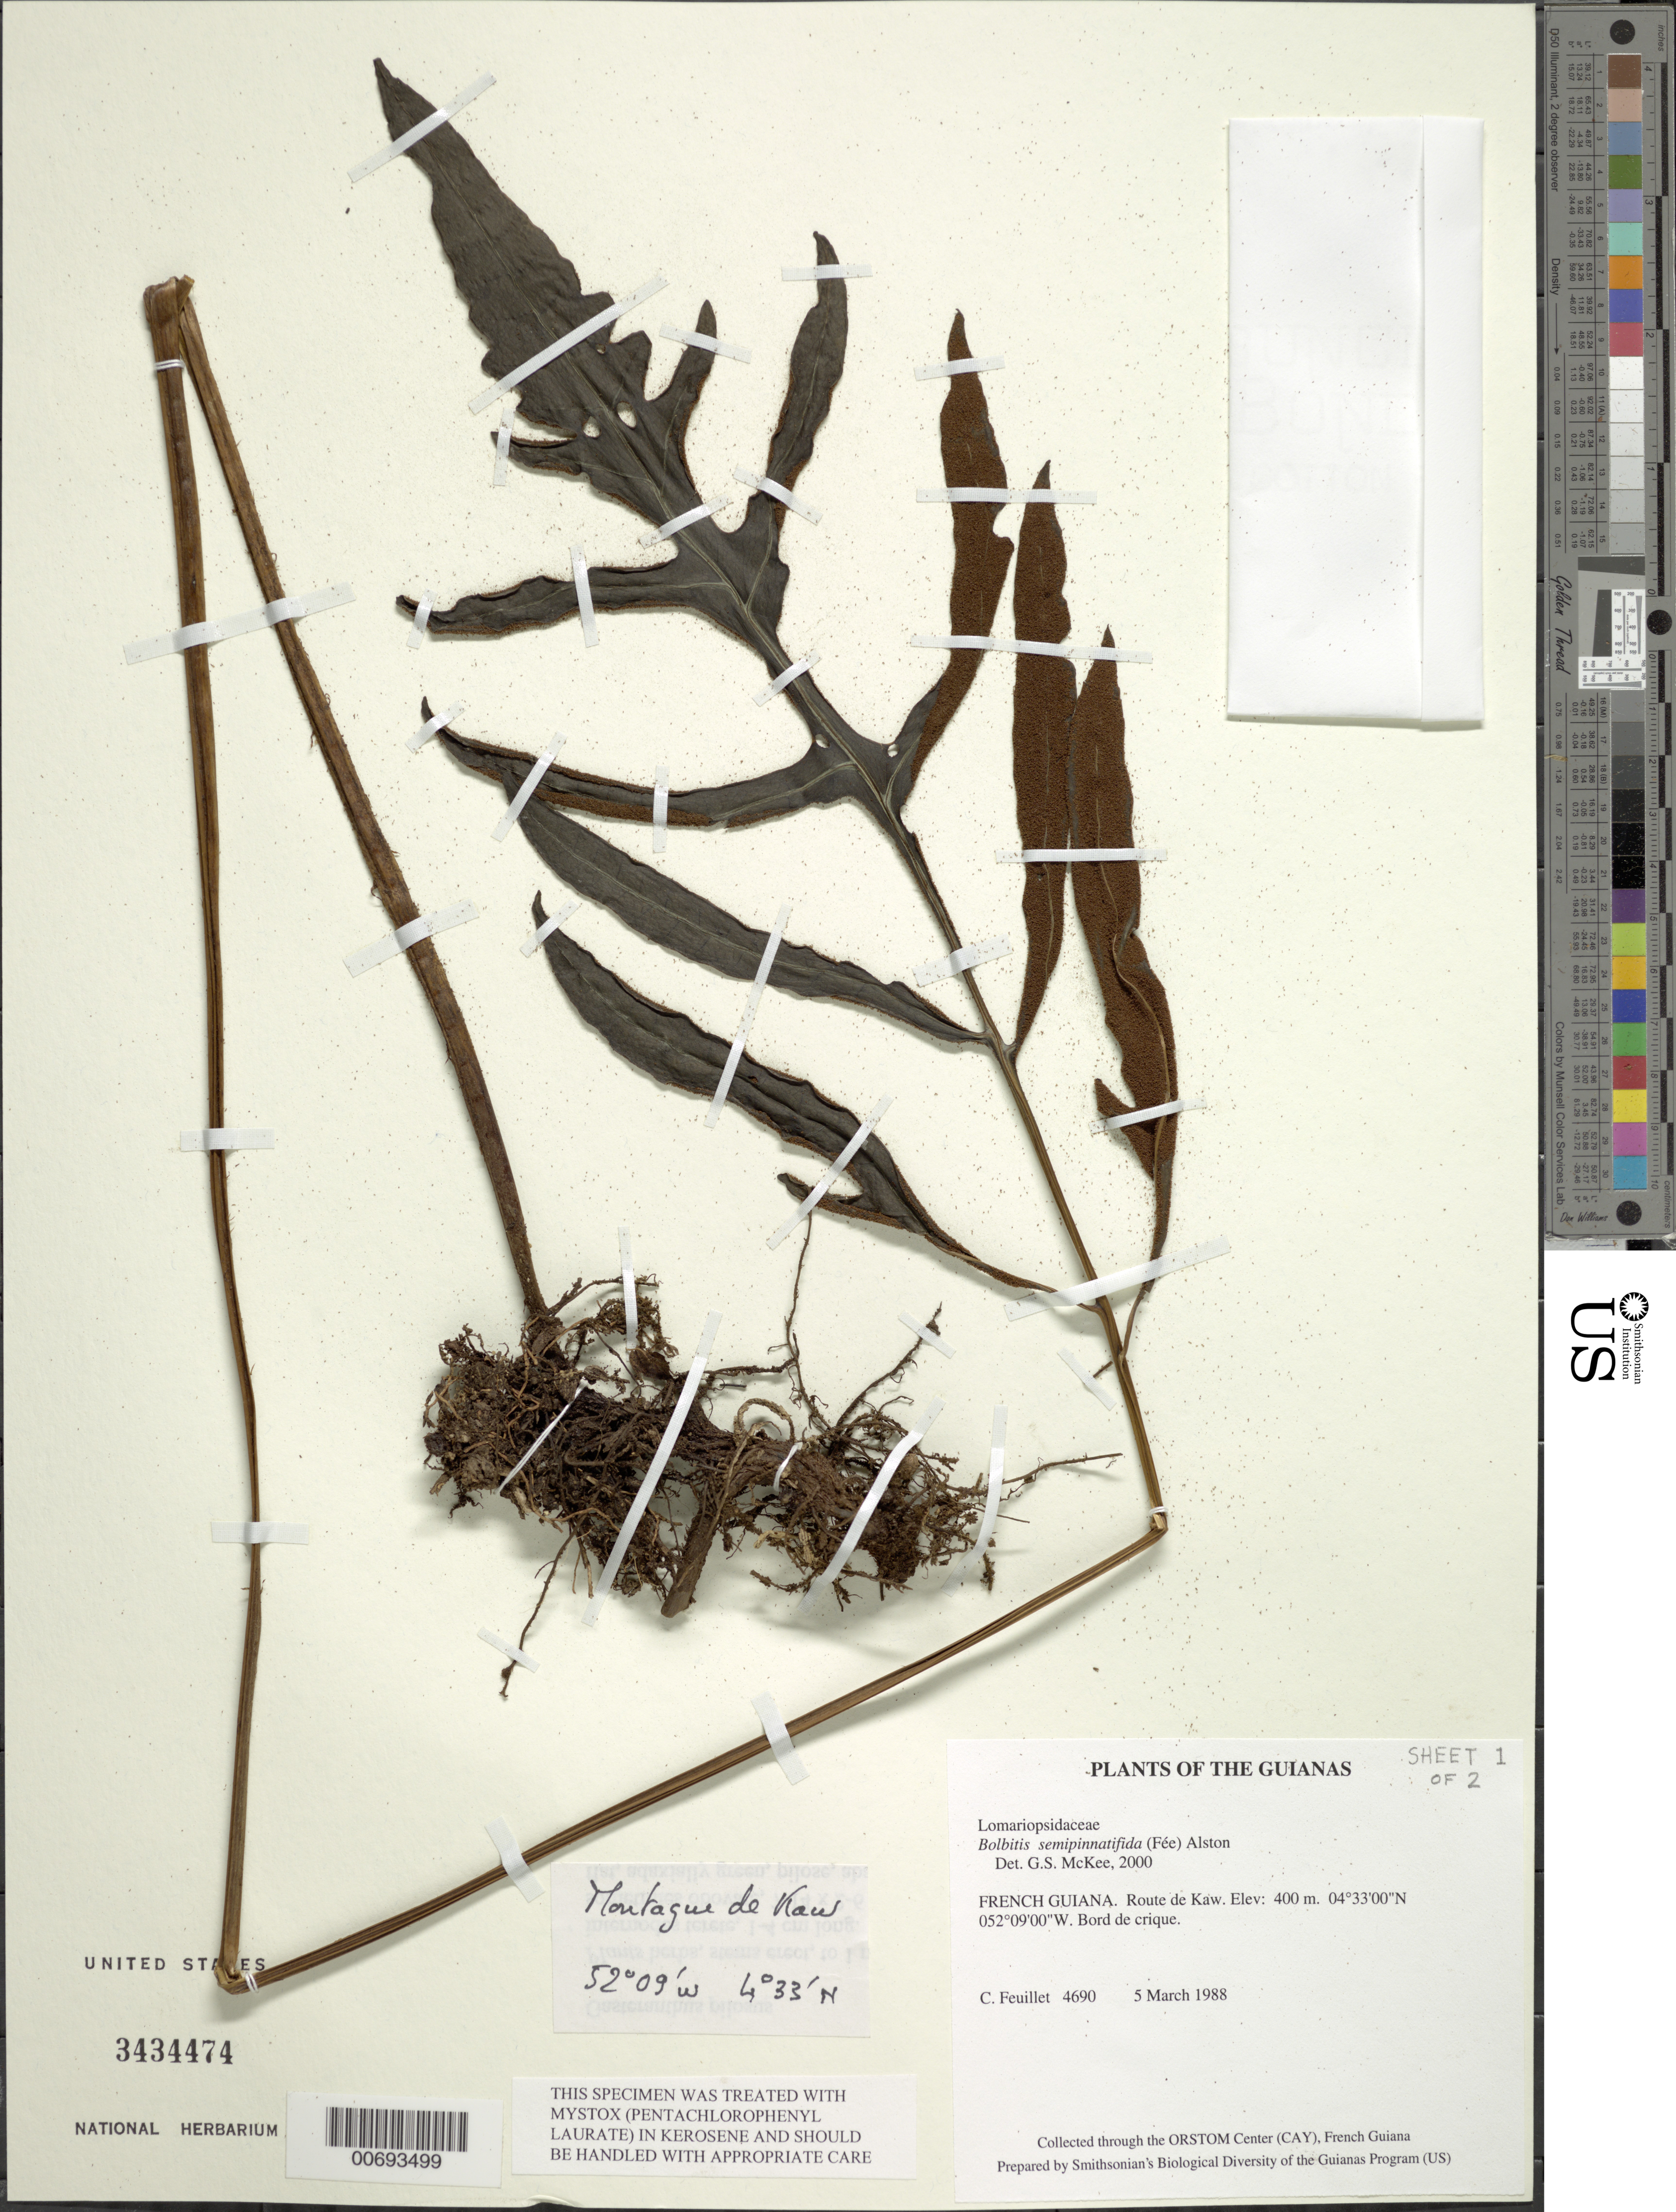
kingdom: Plantae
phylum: Tracheophyta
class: Polypodiopsida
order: Polypodiales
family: Dryopteridaceae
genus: Bolbitis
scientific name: Bolbitis semipinnatifida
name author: (Fée) Alston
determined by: McKee, G. S., (US), NMNH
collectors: C. Feuillet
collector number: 4690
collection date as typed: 5 Mar 1988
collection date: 1988-03-05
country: French Guiana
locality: Route de Kaw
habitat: Bord de crique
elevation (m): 400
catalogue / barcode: US 3434474